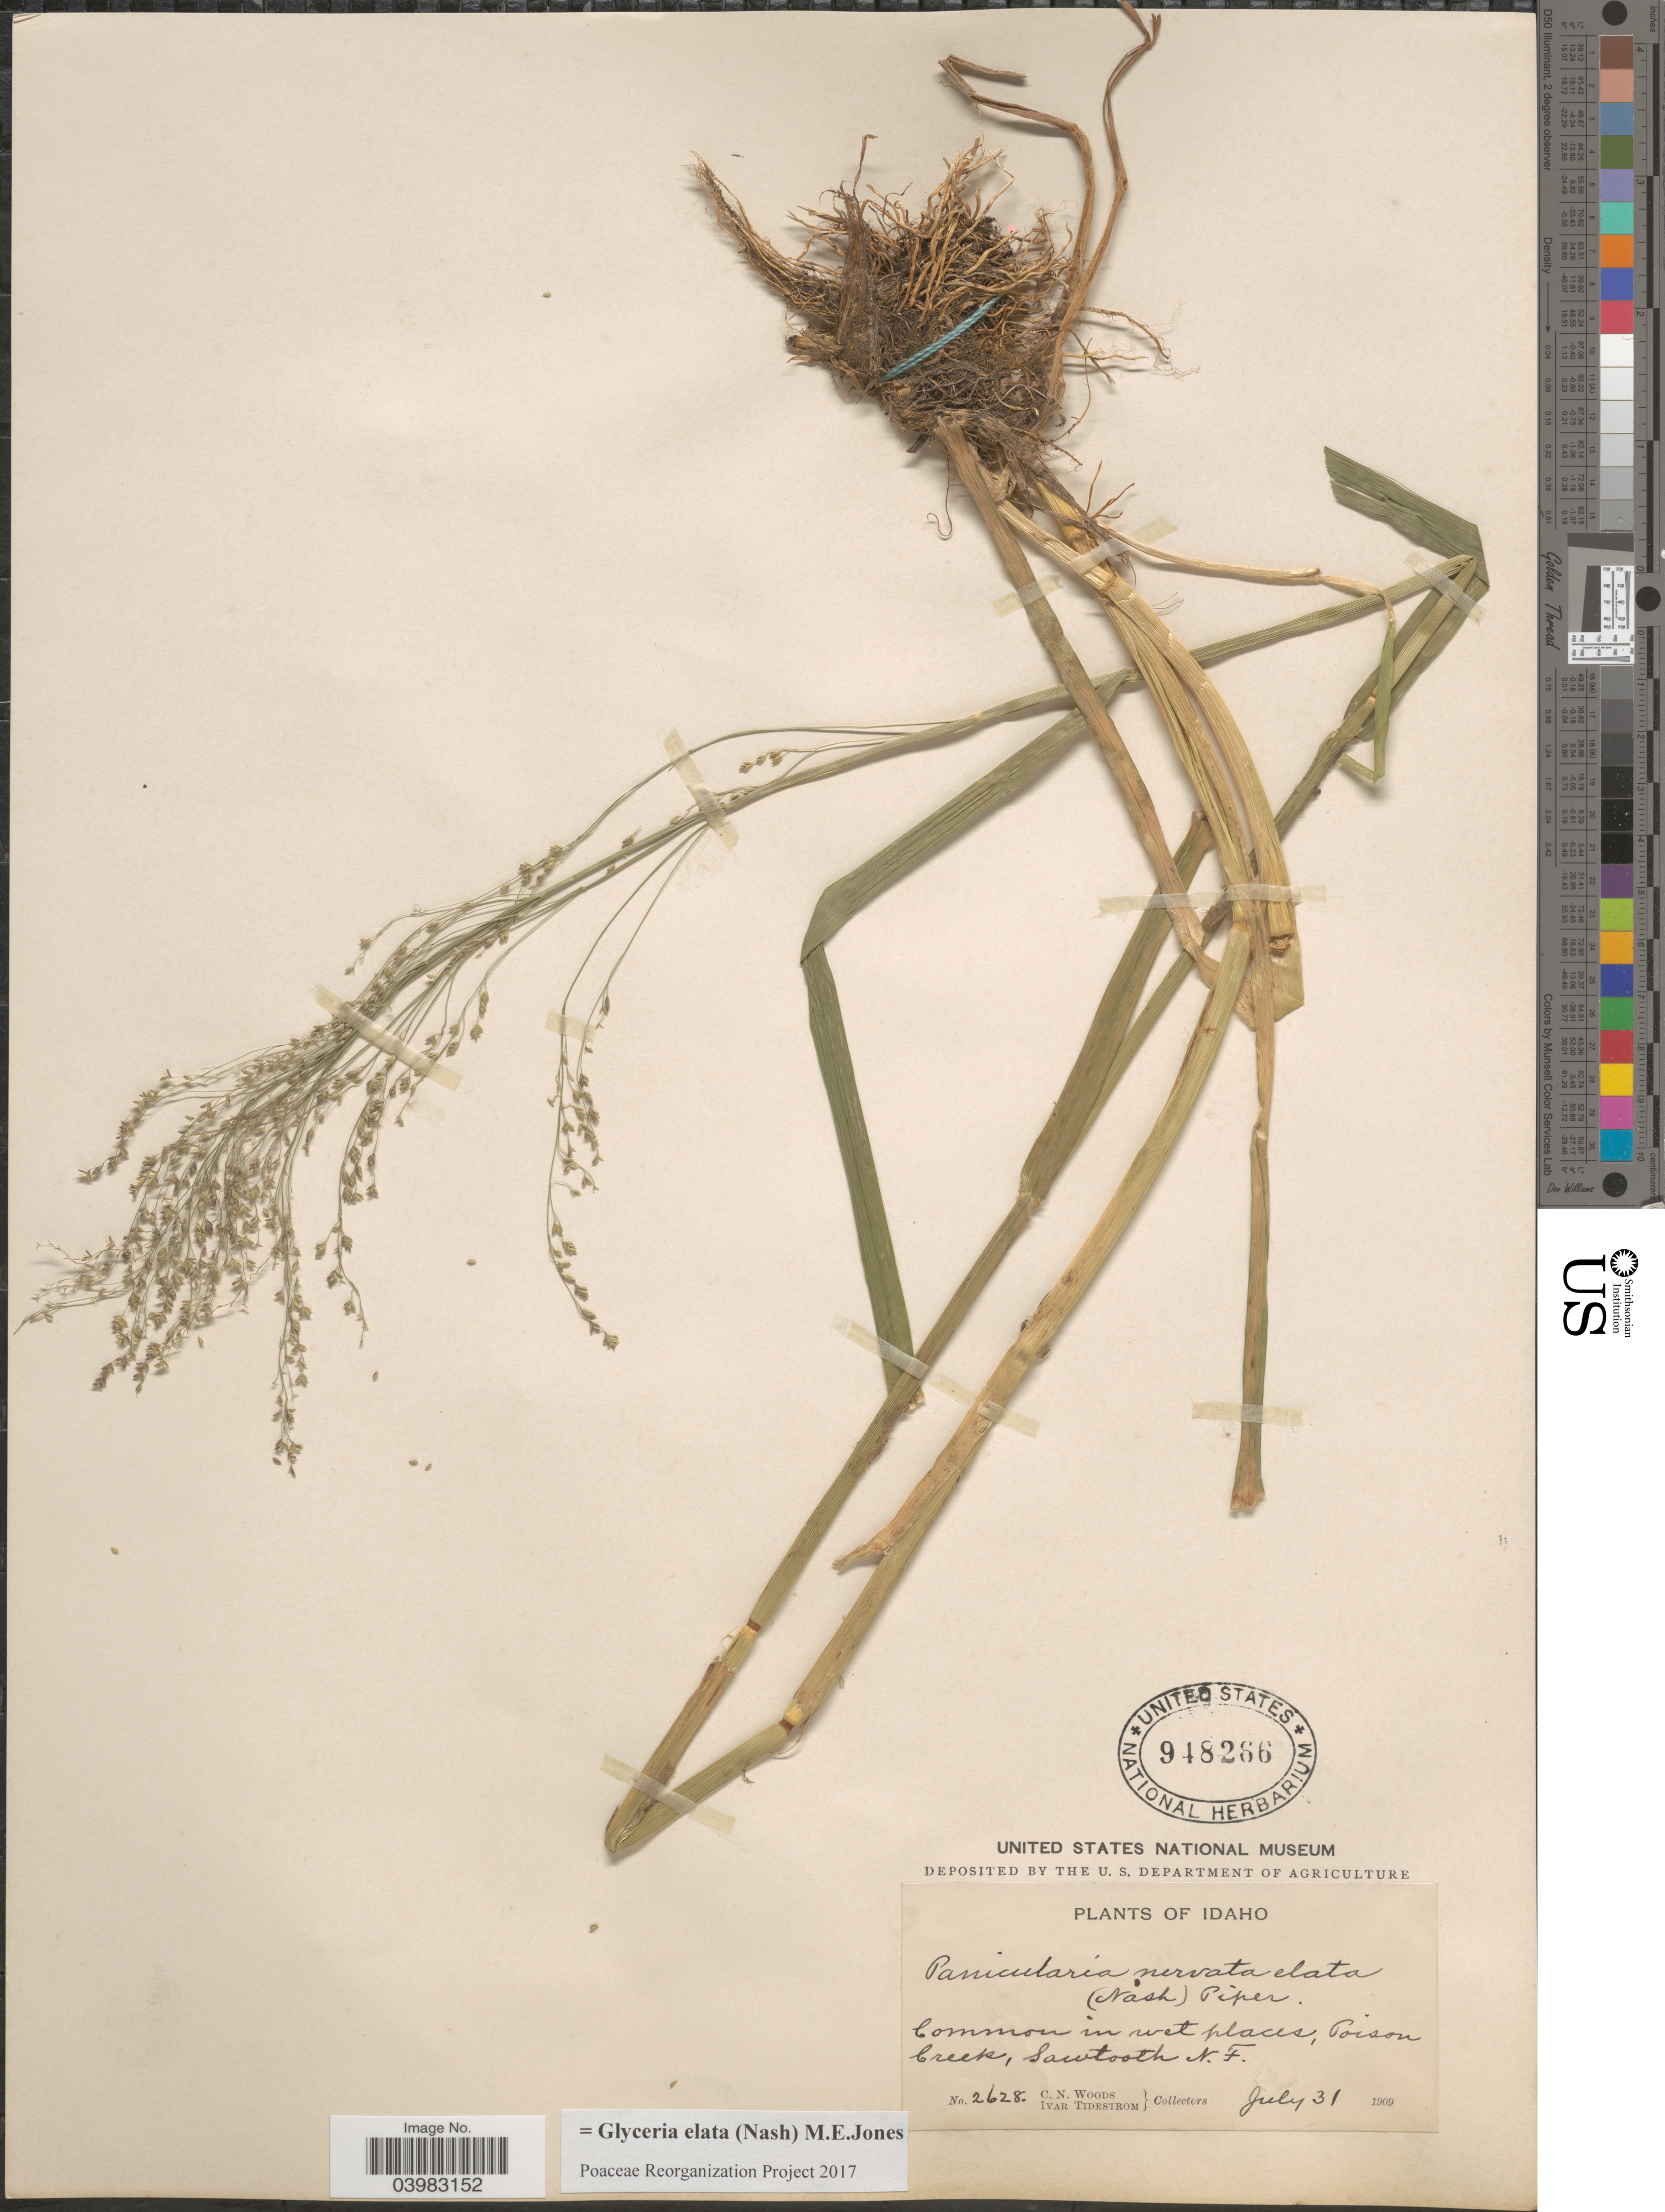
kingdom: Plantae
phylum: Tracheophyta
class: Liliopsida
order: Poales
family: Poaceae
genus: Glyceria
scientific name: Glyceria elata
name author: (Nash) M.E. Jones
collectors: C. Woods & I. F. Tidestrom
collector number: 2628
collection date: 1909-07-31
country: United States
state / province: Idaho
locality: Common in wet places, Poison Creek, Sawtooth N.F.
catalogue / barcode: US 948266